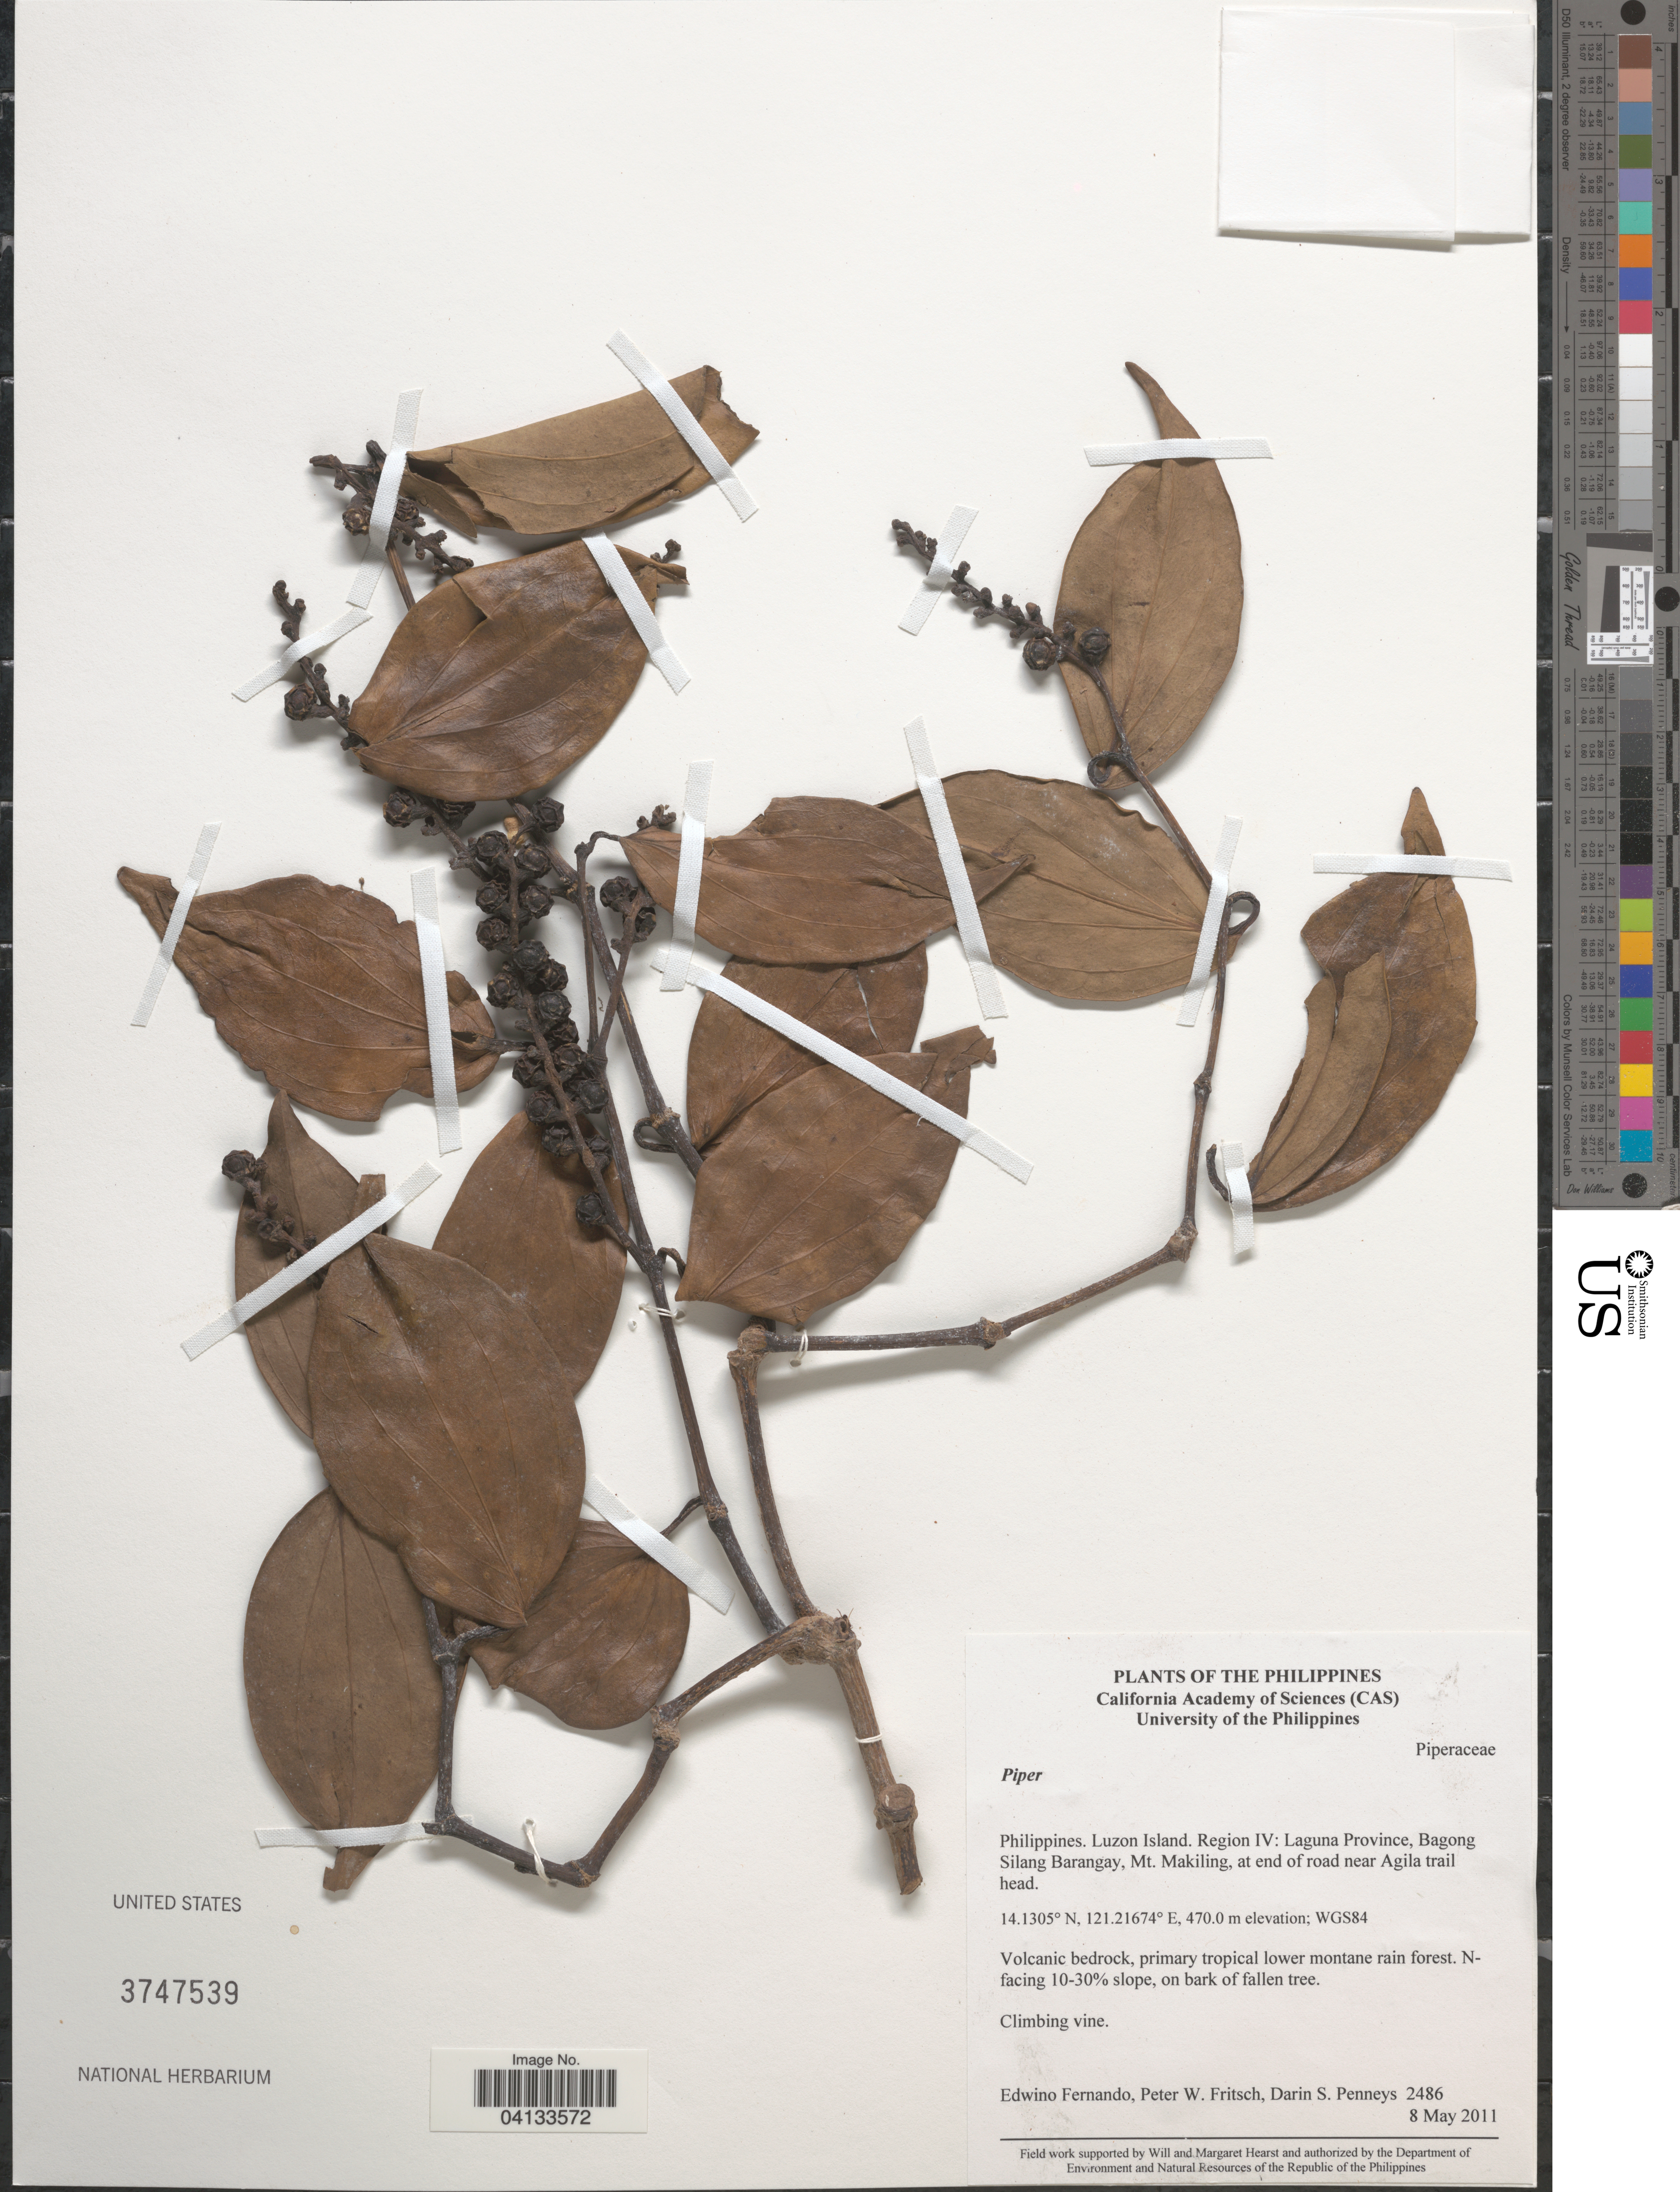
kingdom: Plantae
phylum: Tracheophyta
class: Magnoliopsida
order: Piperales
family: Piperaceae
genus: Piper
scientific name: Piper sp.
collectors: E. S. Fernando, P. W. Fritsch & D. S. Penneys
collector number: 2486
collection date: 2011-05-08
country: Philippines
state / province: Calabarzon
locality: Luzon Island. Region IV: Laguna Province, Bagong Silang Barangay, Mt. Makiling, at end of road near Agila trail head. WGS84.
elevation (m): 470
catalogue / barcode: US 3747539